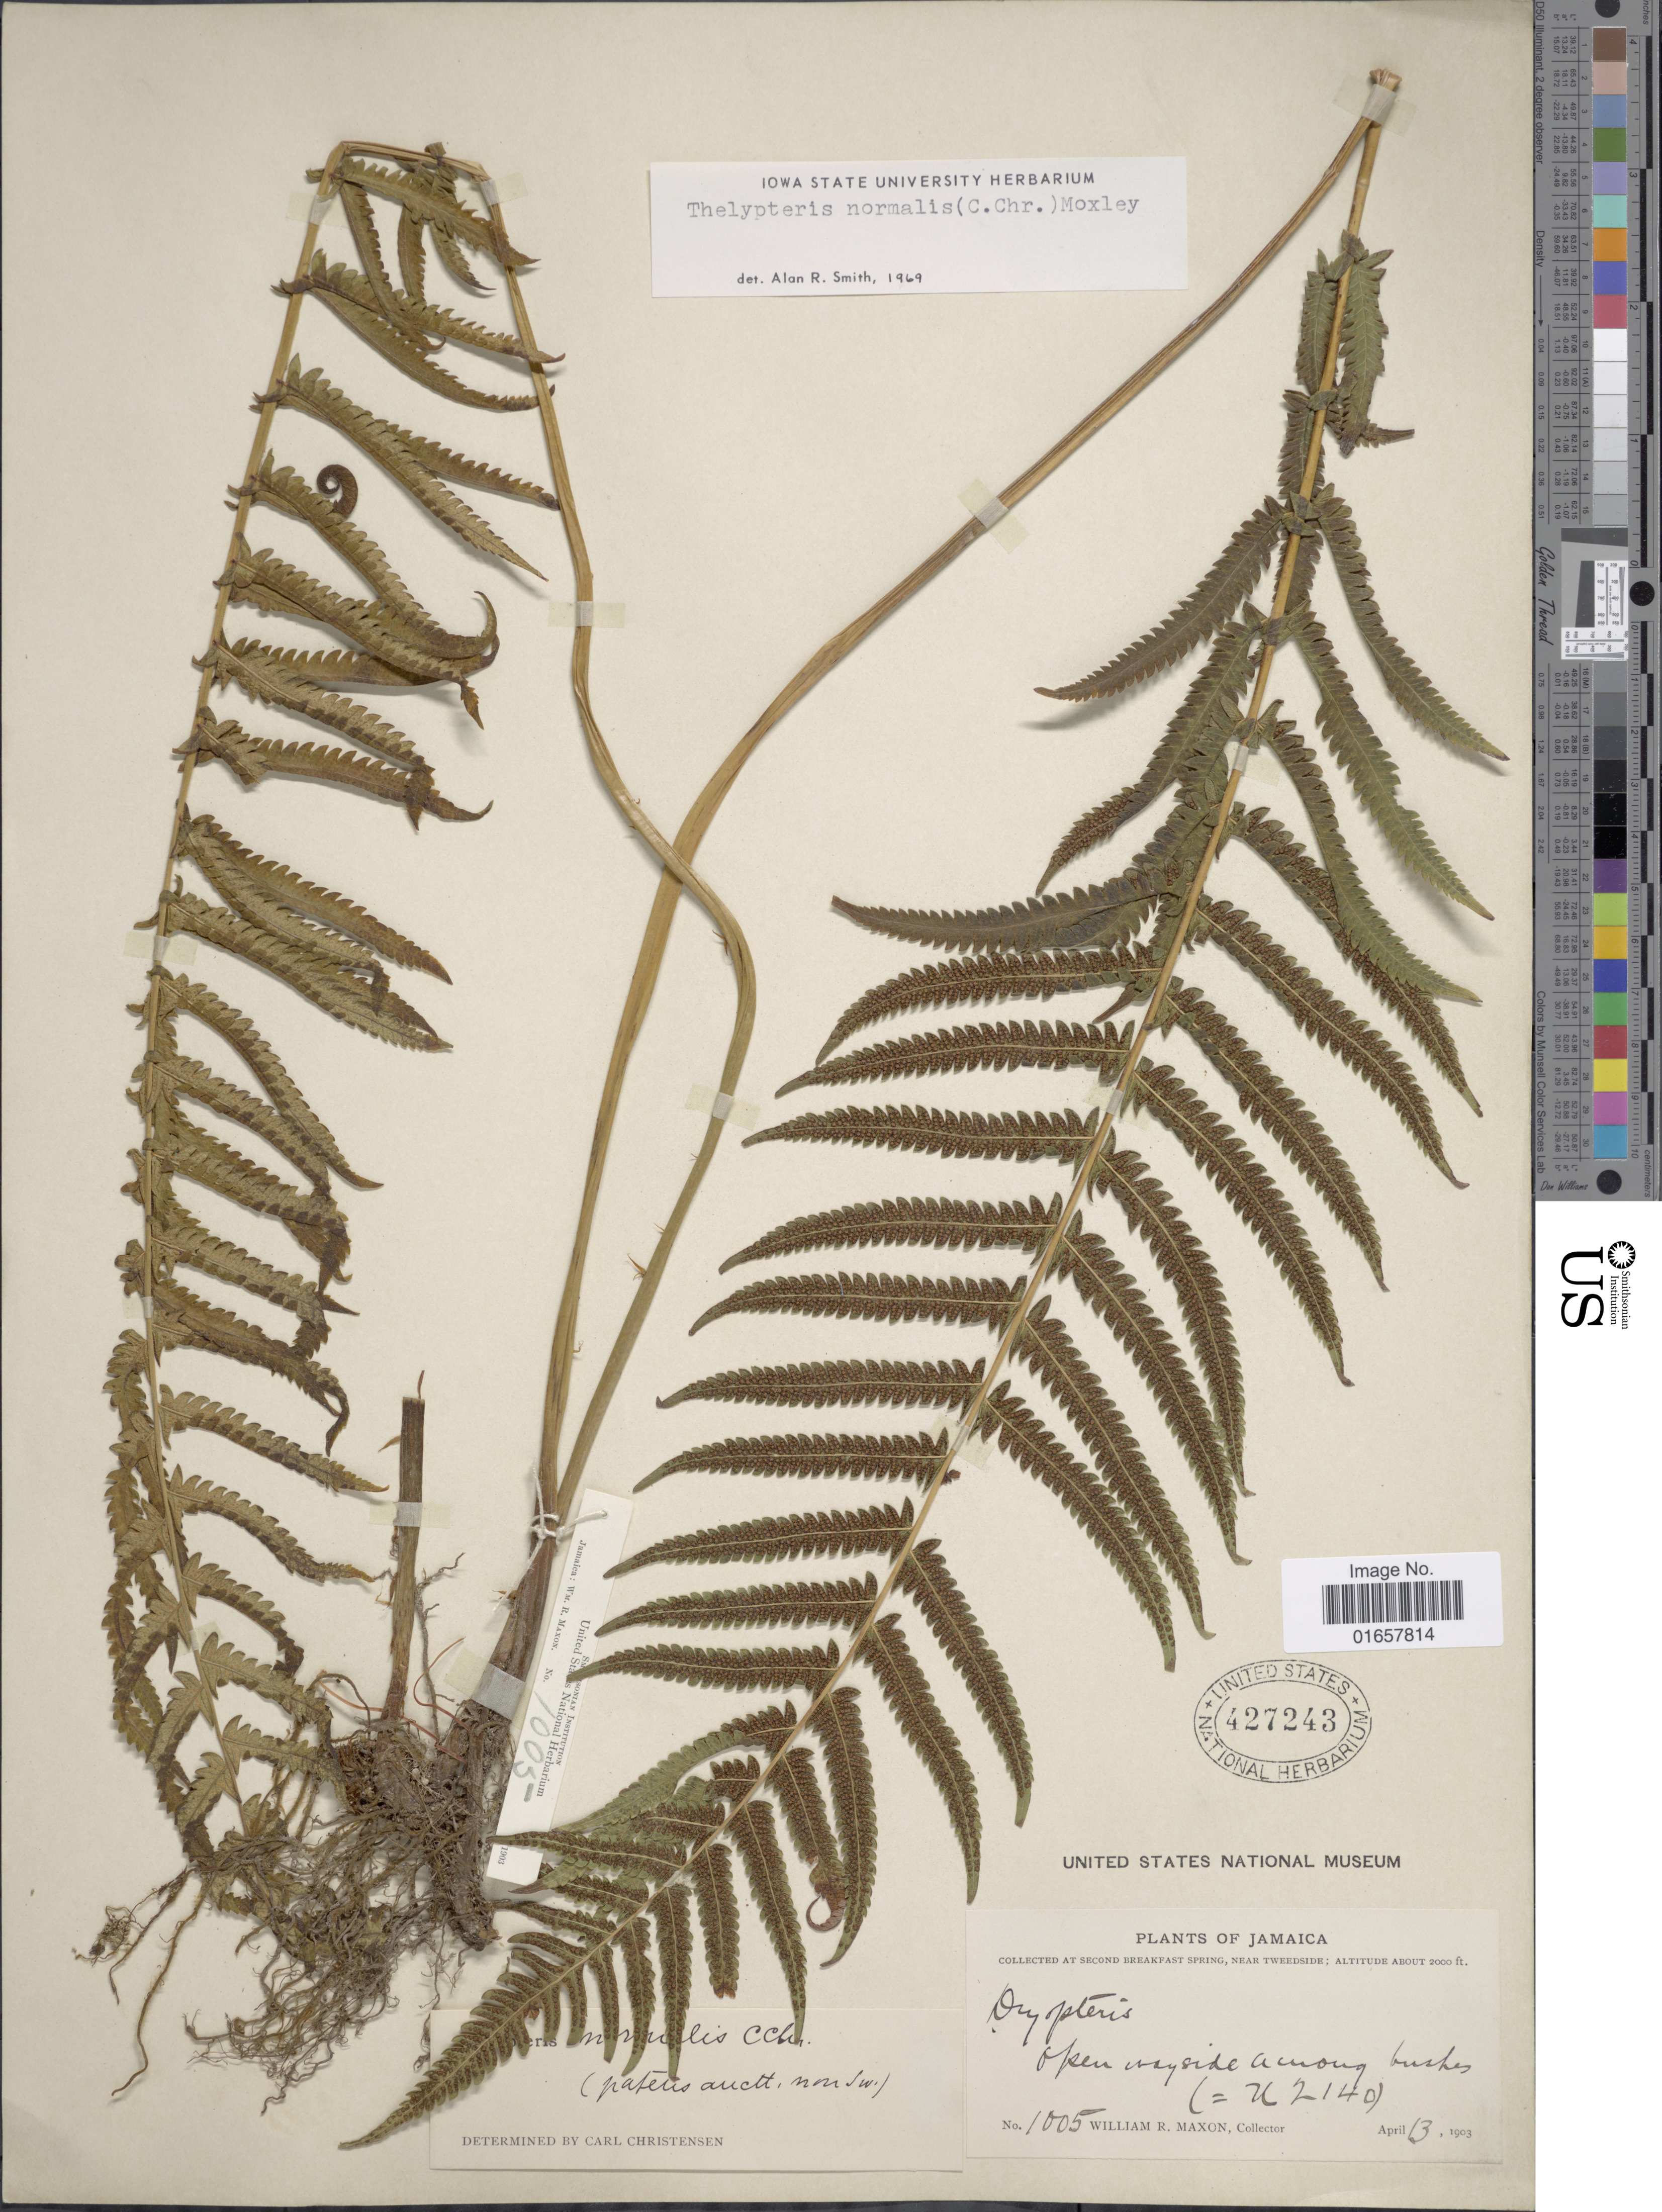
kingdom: Plantae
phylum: Tracheophyta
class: Polypodiopsida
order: Polypodiales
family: Thelypteridaceae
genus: Christella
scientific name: Christella kunthii comb. ined.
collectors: W. R. Maxon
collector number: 1005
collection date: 1903-04-13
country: Jamaica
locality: Jamaica, at second breakfast spring, near Tweedside.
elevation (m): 610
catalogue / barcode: US 427243